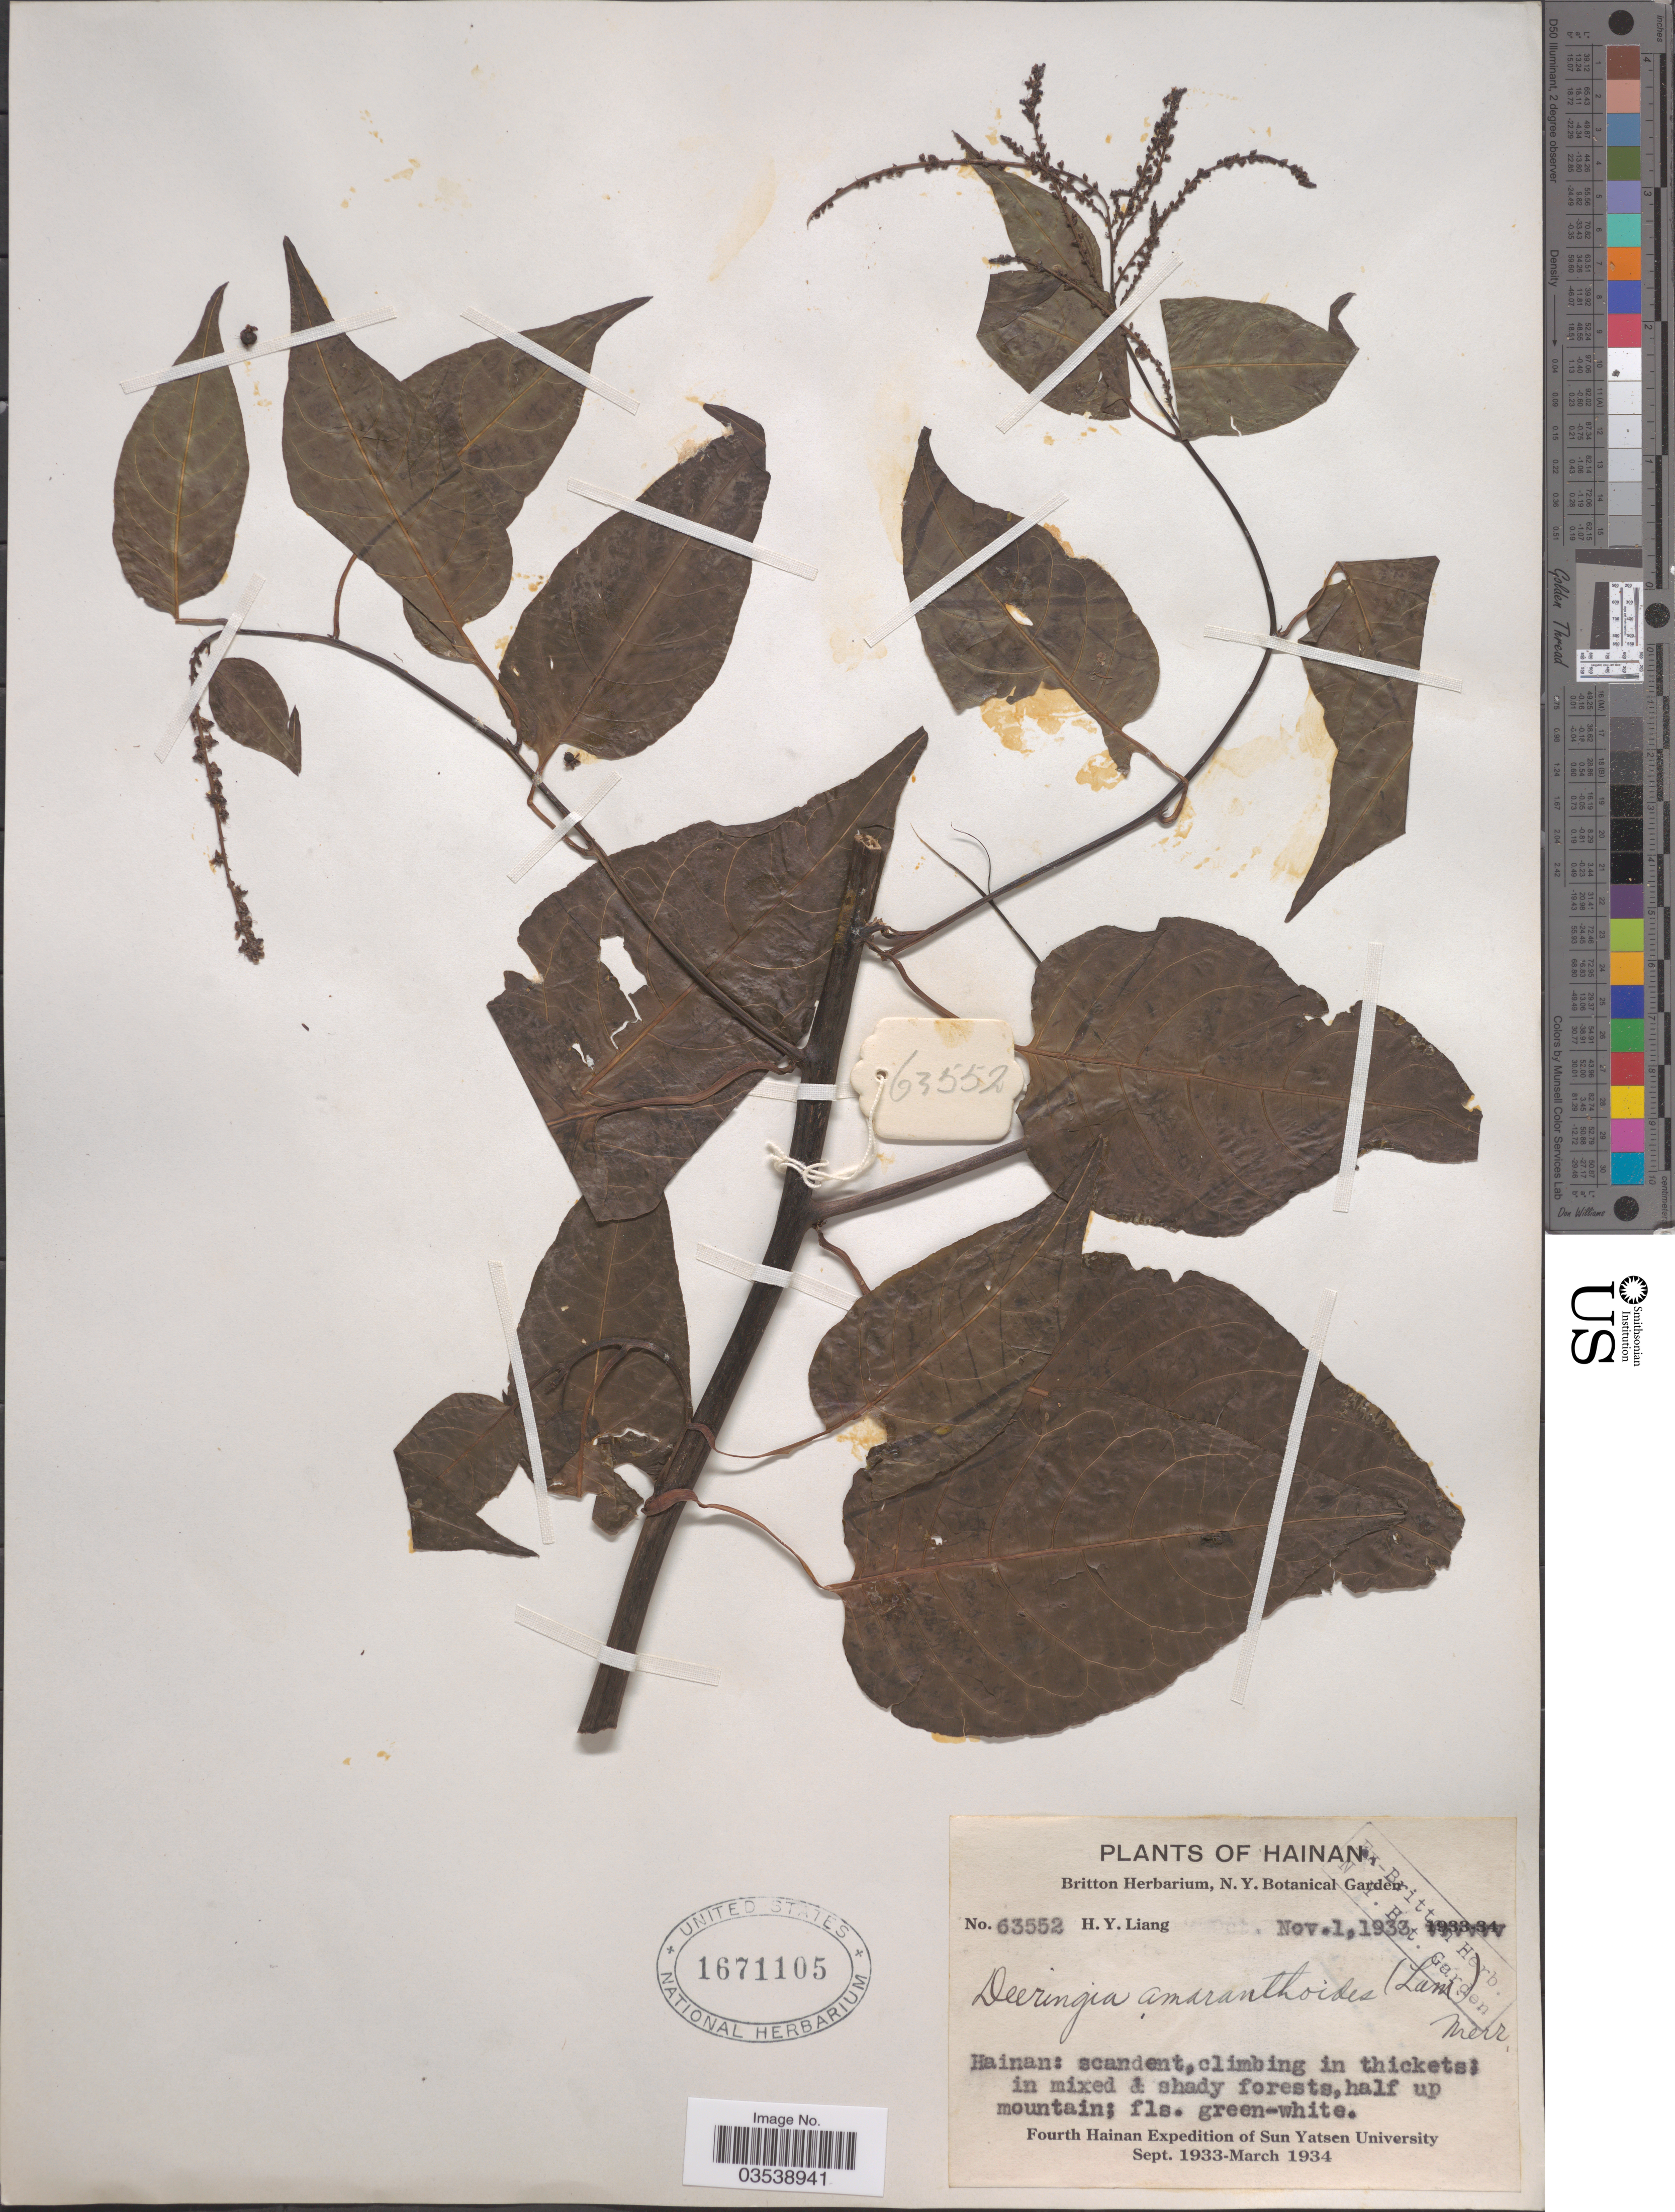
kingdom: Plantae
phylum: Tracheophyta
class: Magnoliopsida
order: Caryophyllales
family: Amaranthaceae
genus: Deeringia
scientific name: Deeringia amaranthoides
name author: (Lam.) Merr.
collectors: H. Laing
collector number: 63552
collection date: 1933-11-01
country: China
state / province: Hainan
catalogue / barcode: US 1671105